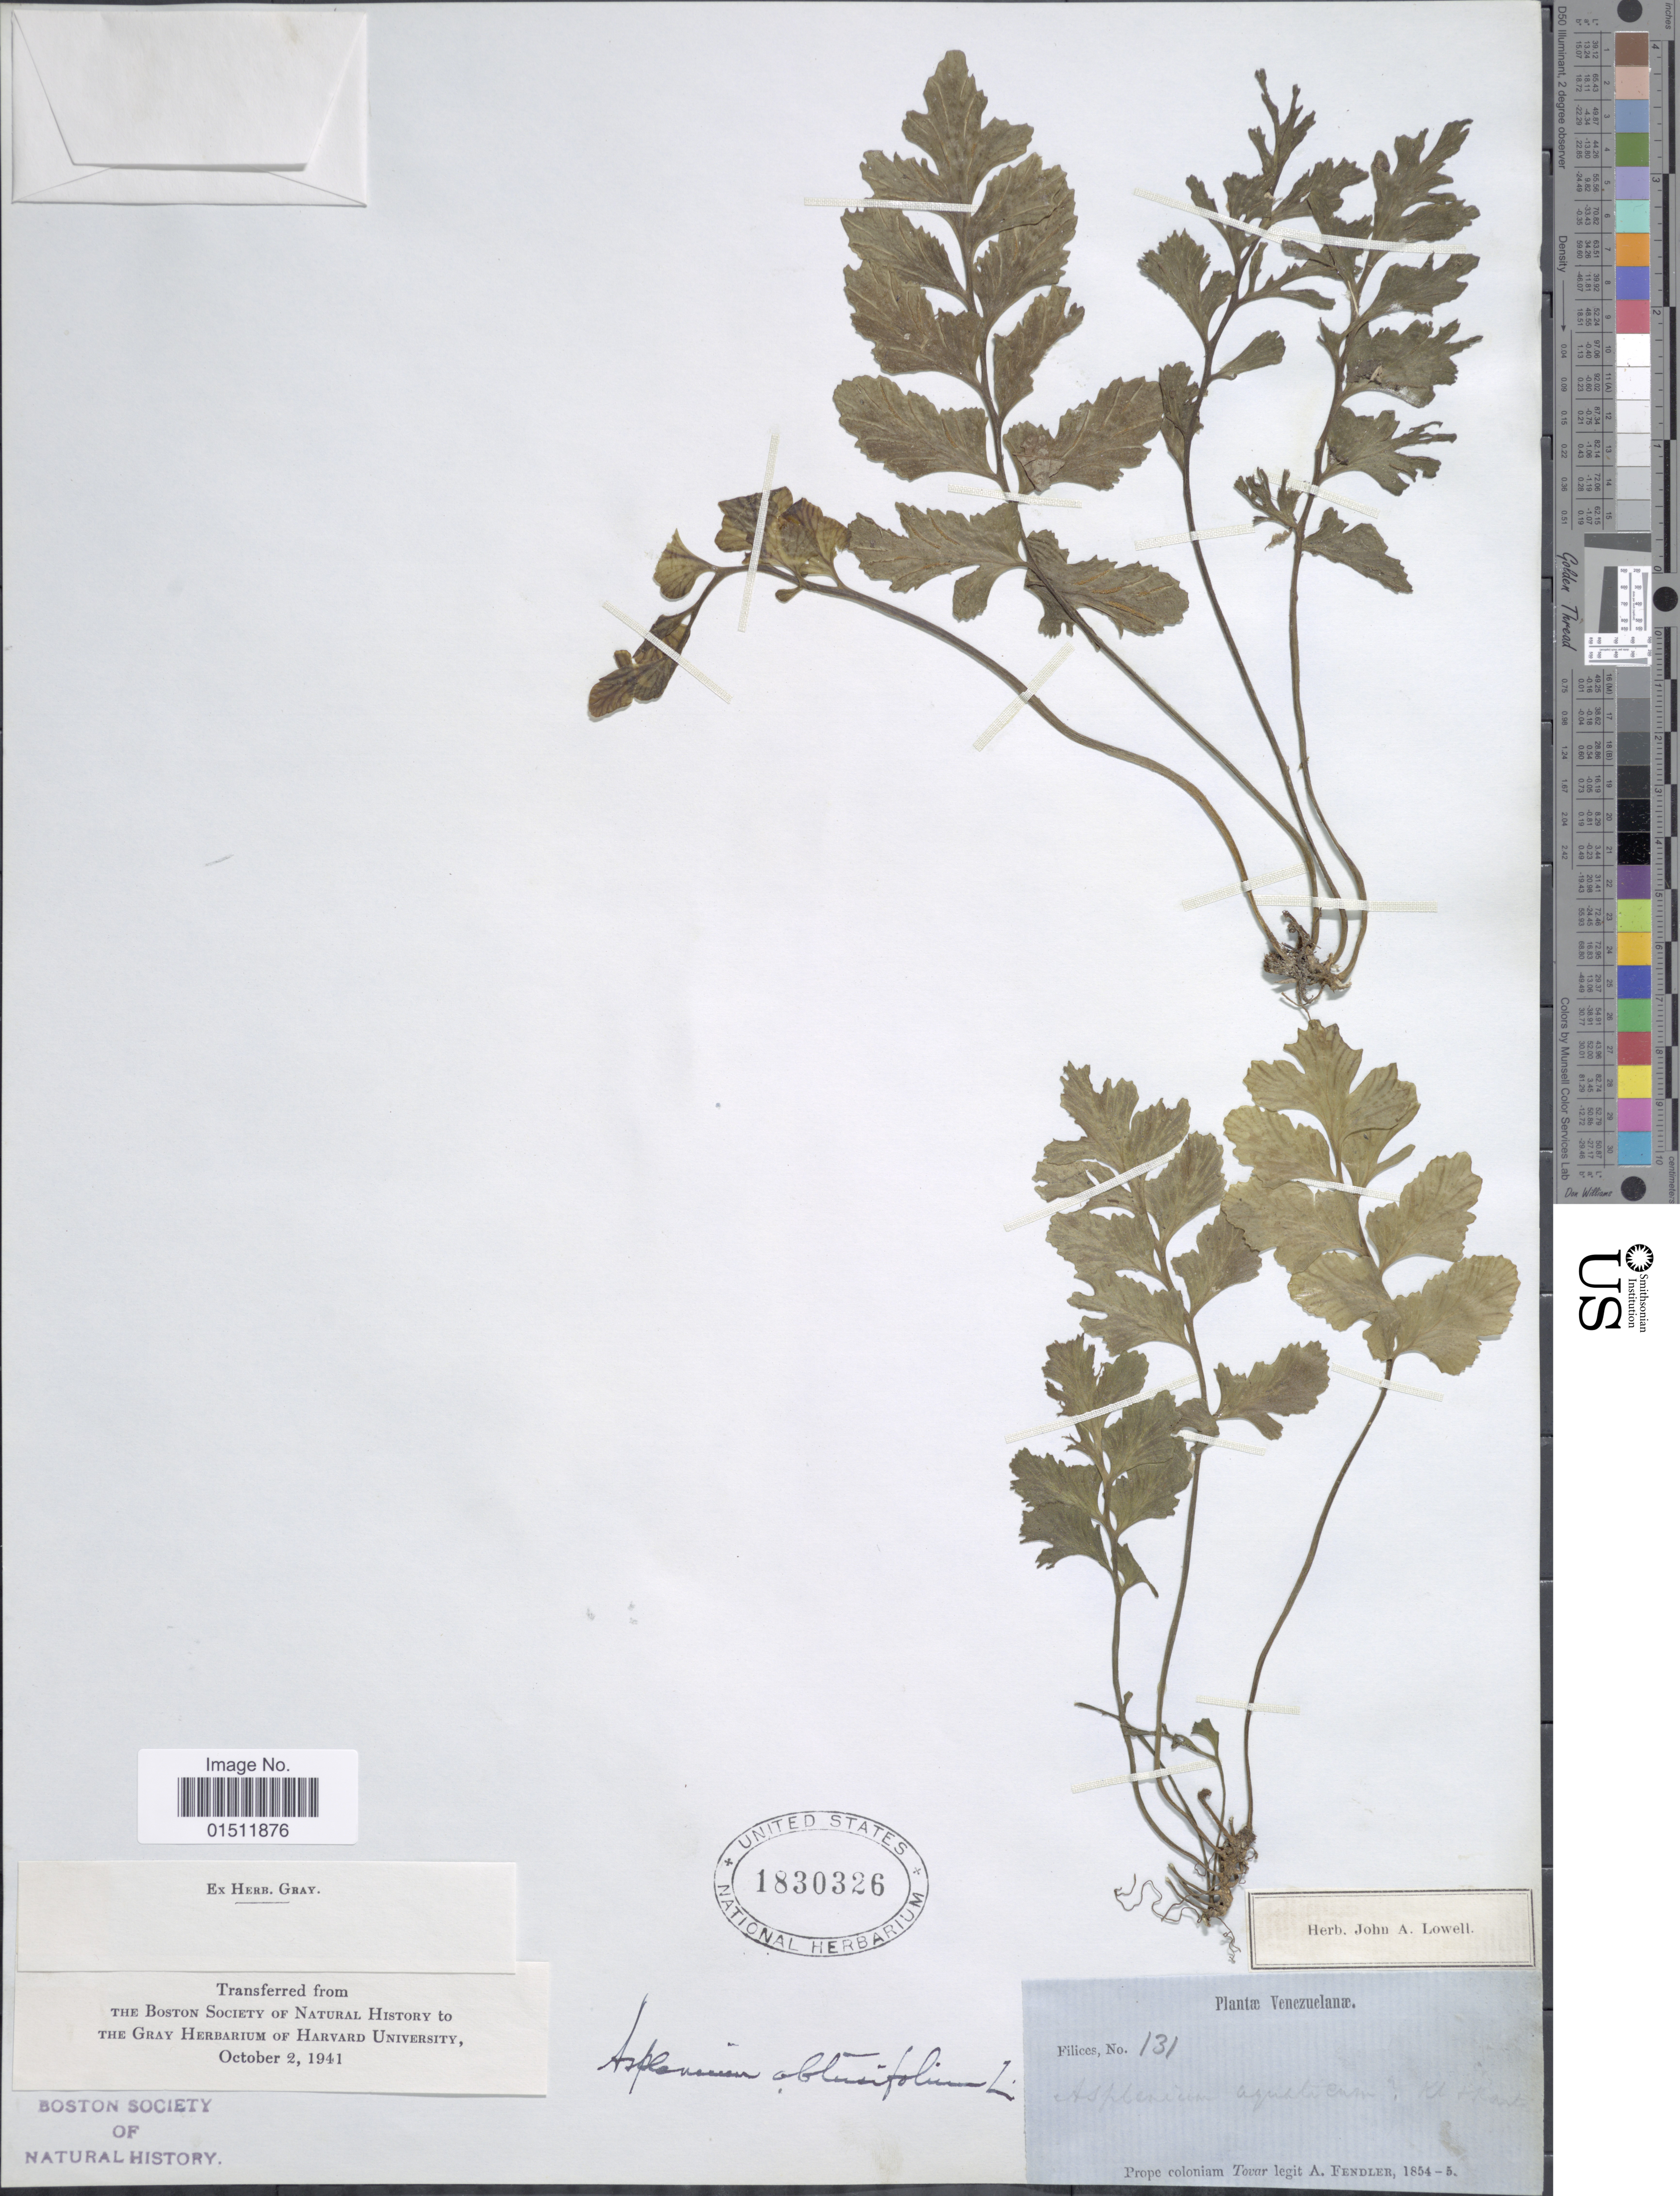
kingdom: Plantae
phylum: Tracheophyta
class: Polypodiopsida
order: Polypodiales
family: Aspleniaceae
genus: Asplenium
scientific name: Asplenium obtusifolium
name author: L.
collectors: A. Fendler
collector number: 131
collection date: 1854/1855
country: Venezuela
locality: Plantea Venezuelanae. Prope coloniam Tovar.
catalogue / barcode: US 1830326